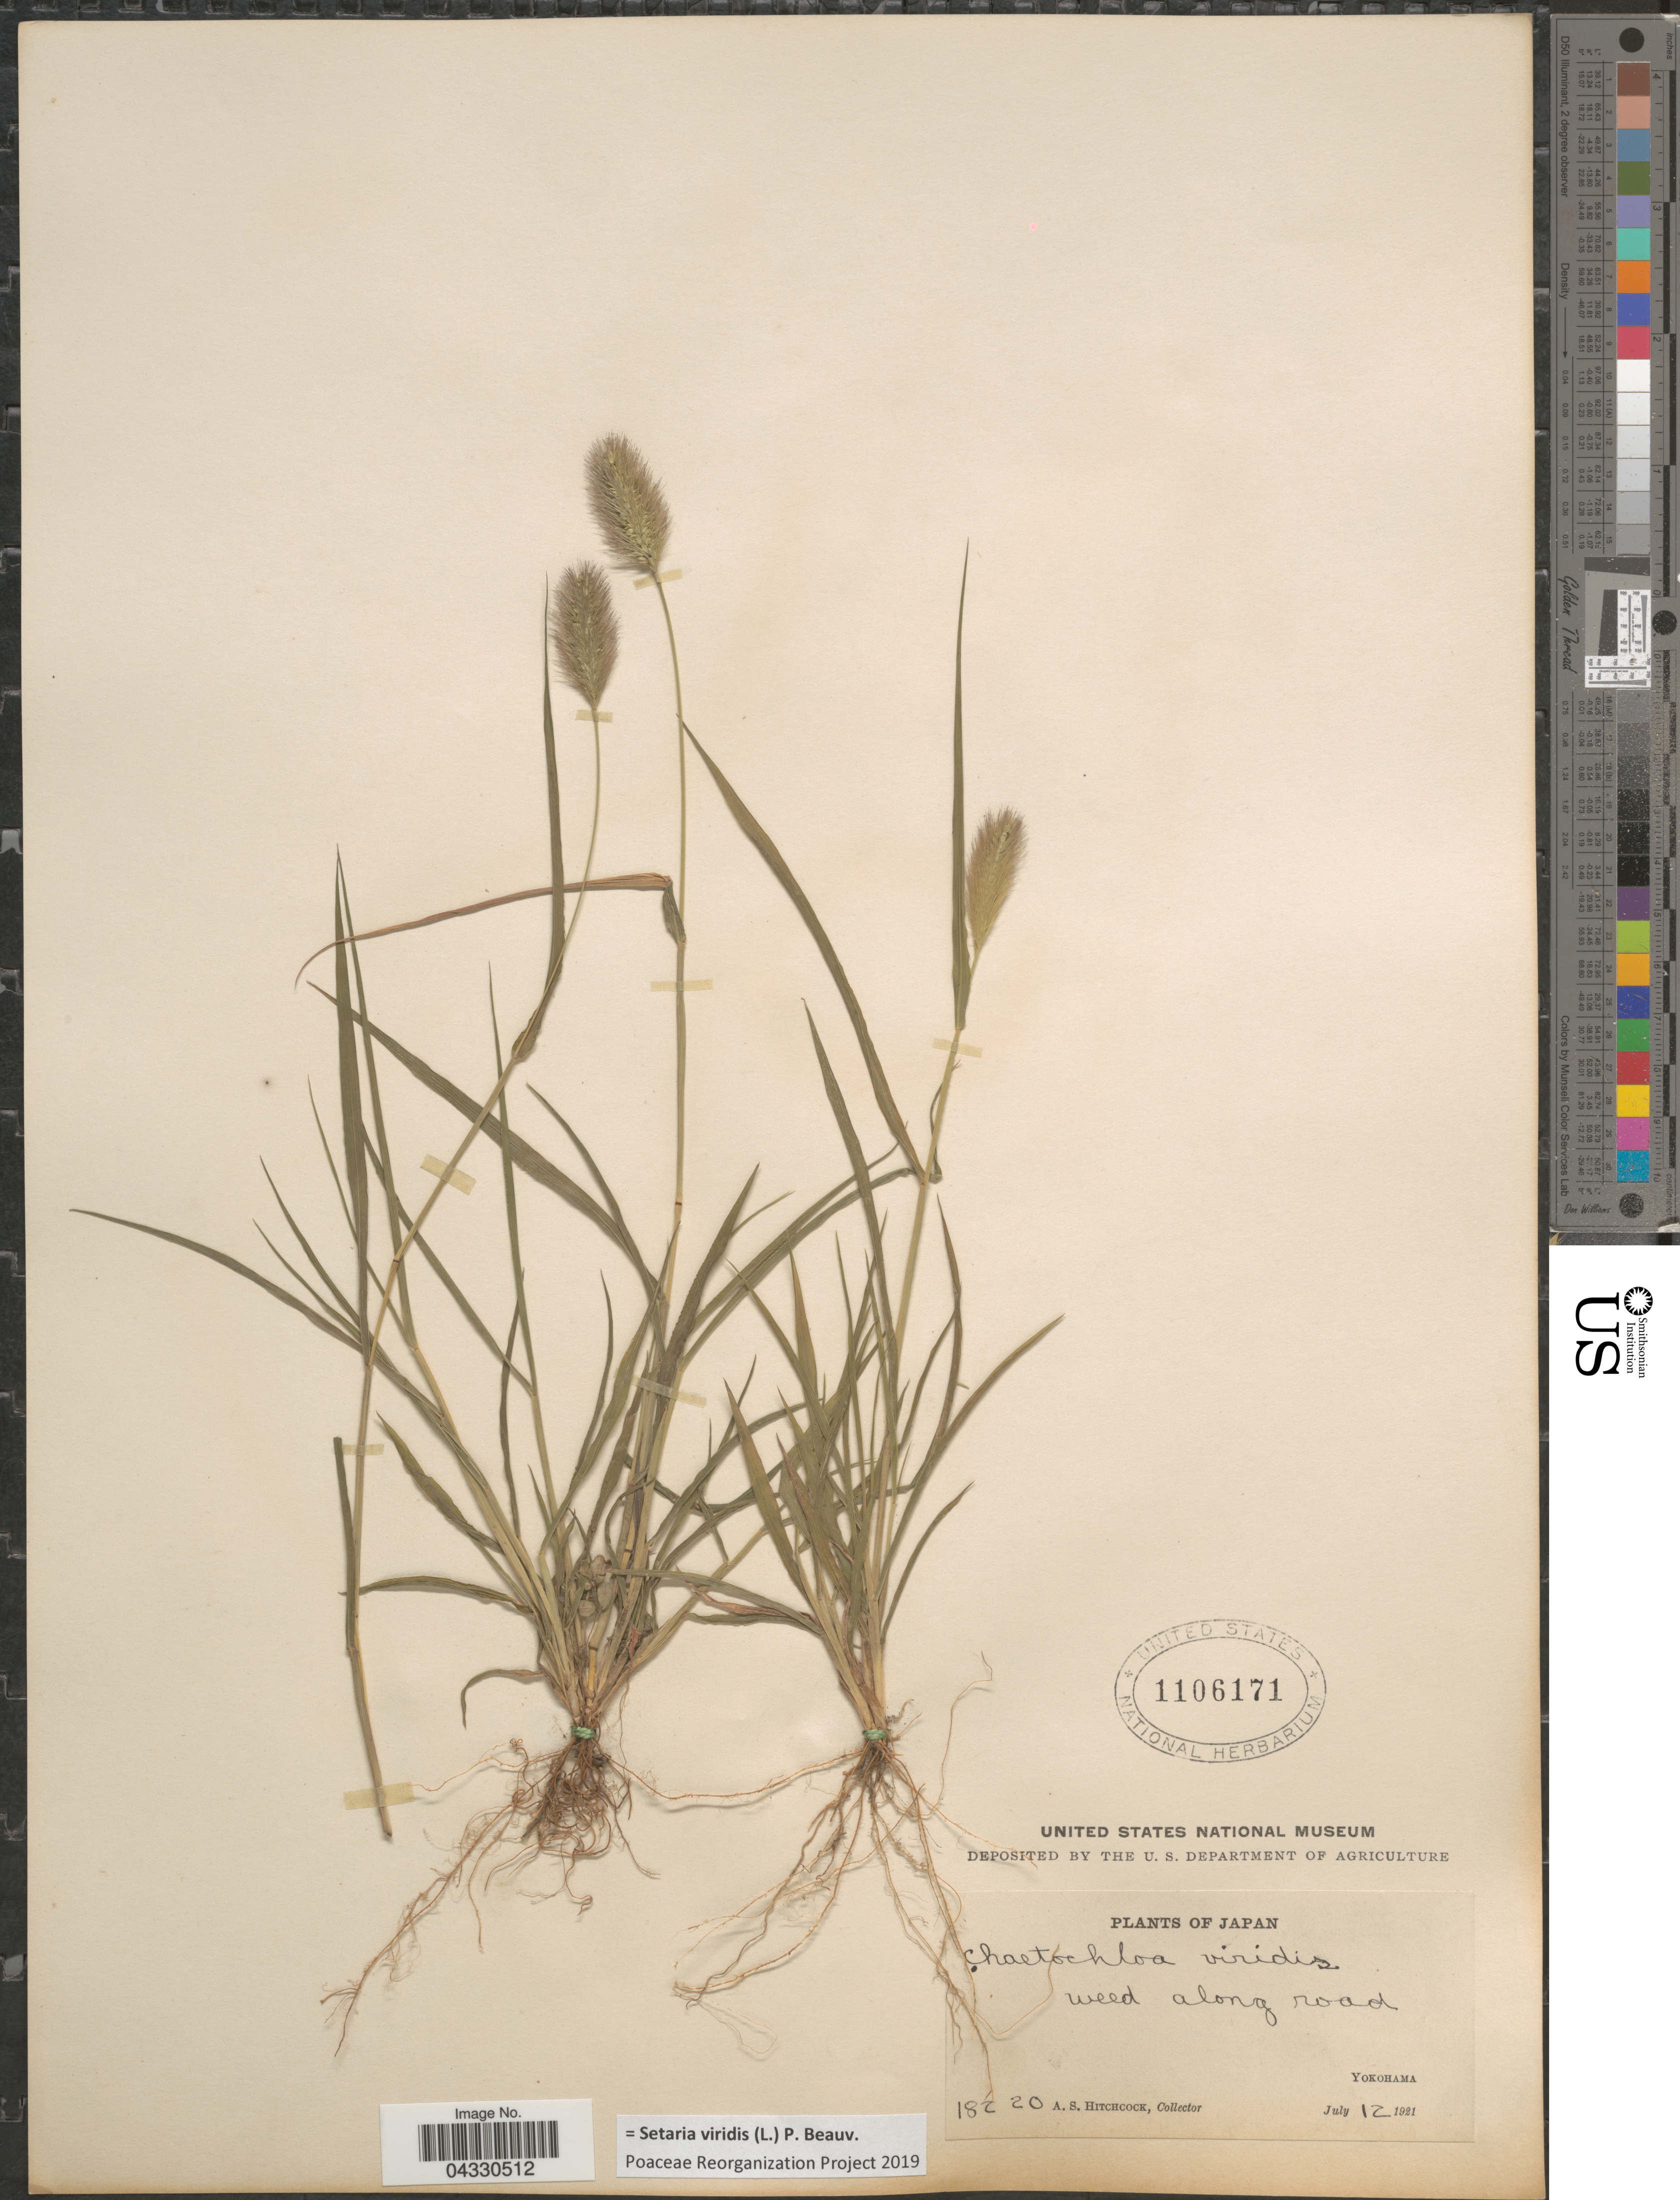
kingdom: Plantae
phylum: Tracheophyta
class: Liliopsida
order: Poales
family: Poaceae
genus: Setaria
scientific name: Setaria viridis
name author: (L.) P. Beauv.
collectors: A. S. Hitchcock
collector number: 18220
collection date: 1921-07-12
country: Japan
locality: Weed along road. Yokohama.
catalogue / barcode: US 1106171